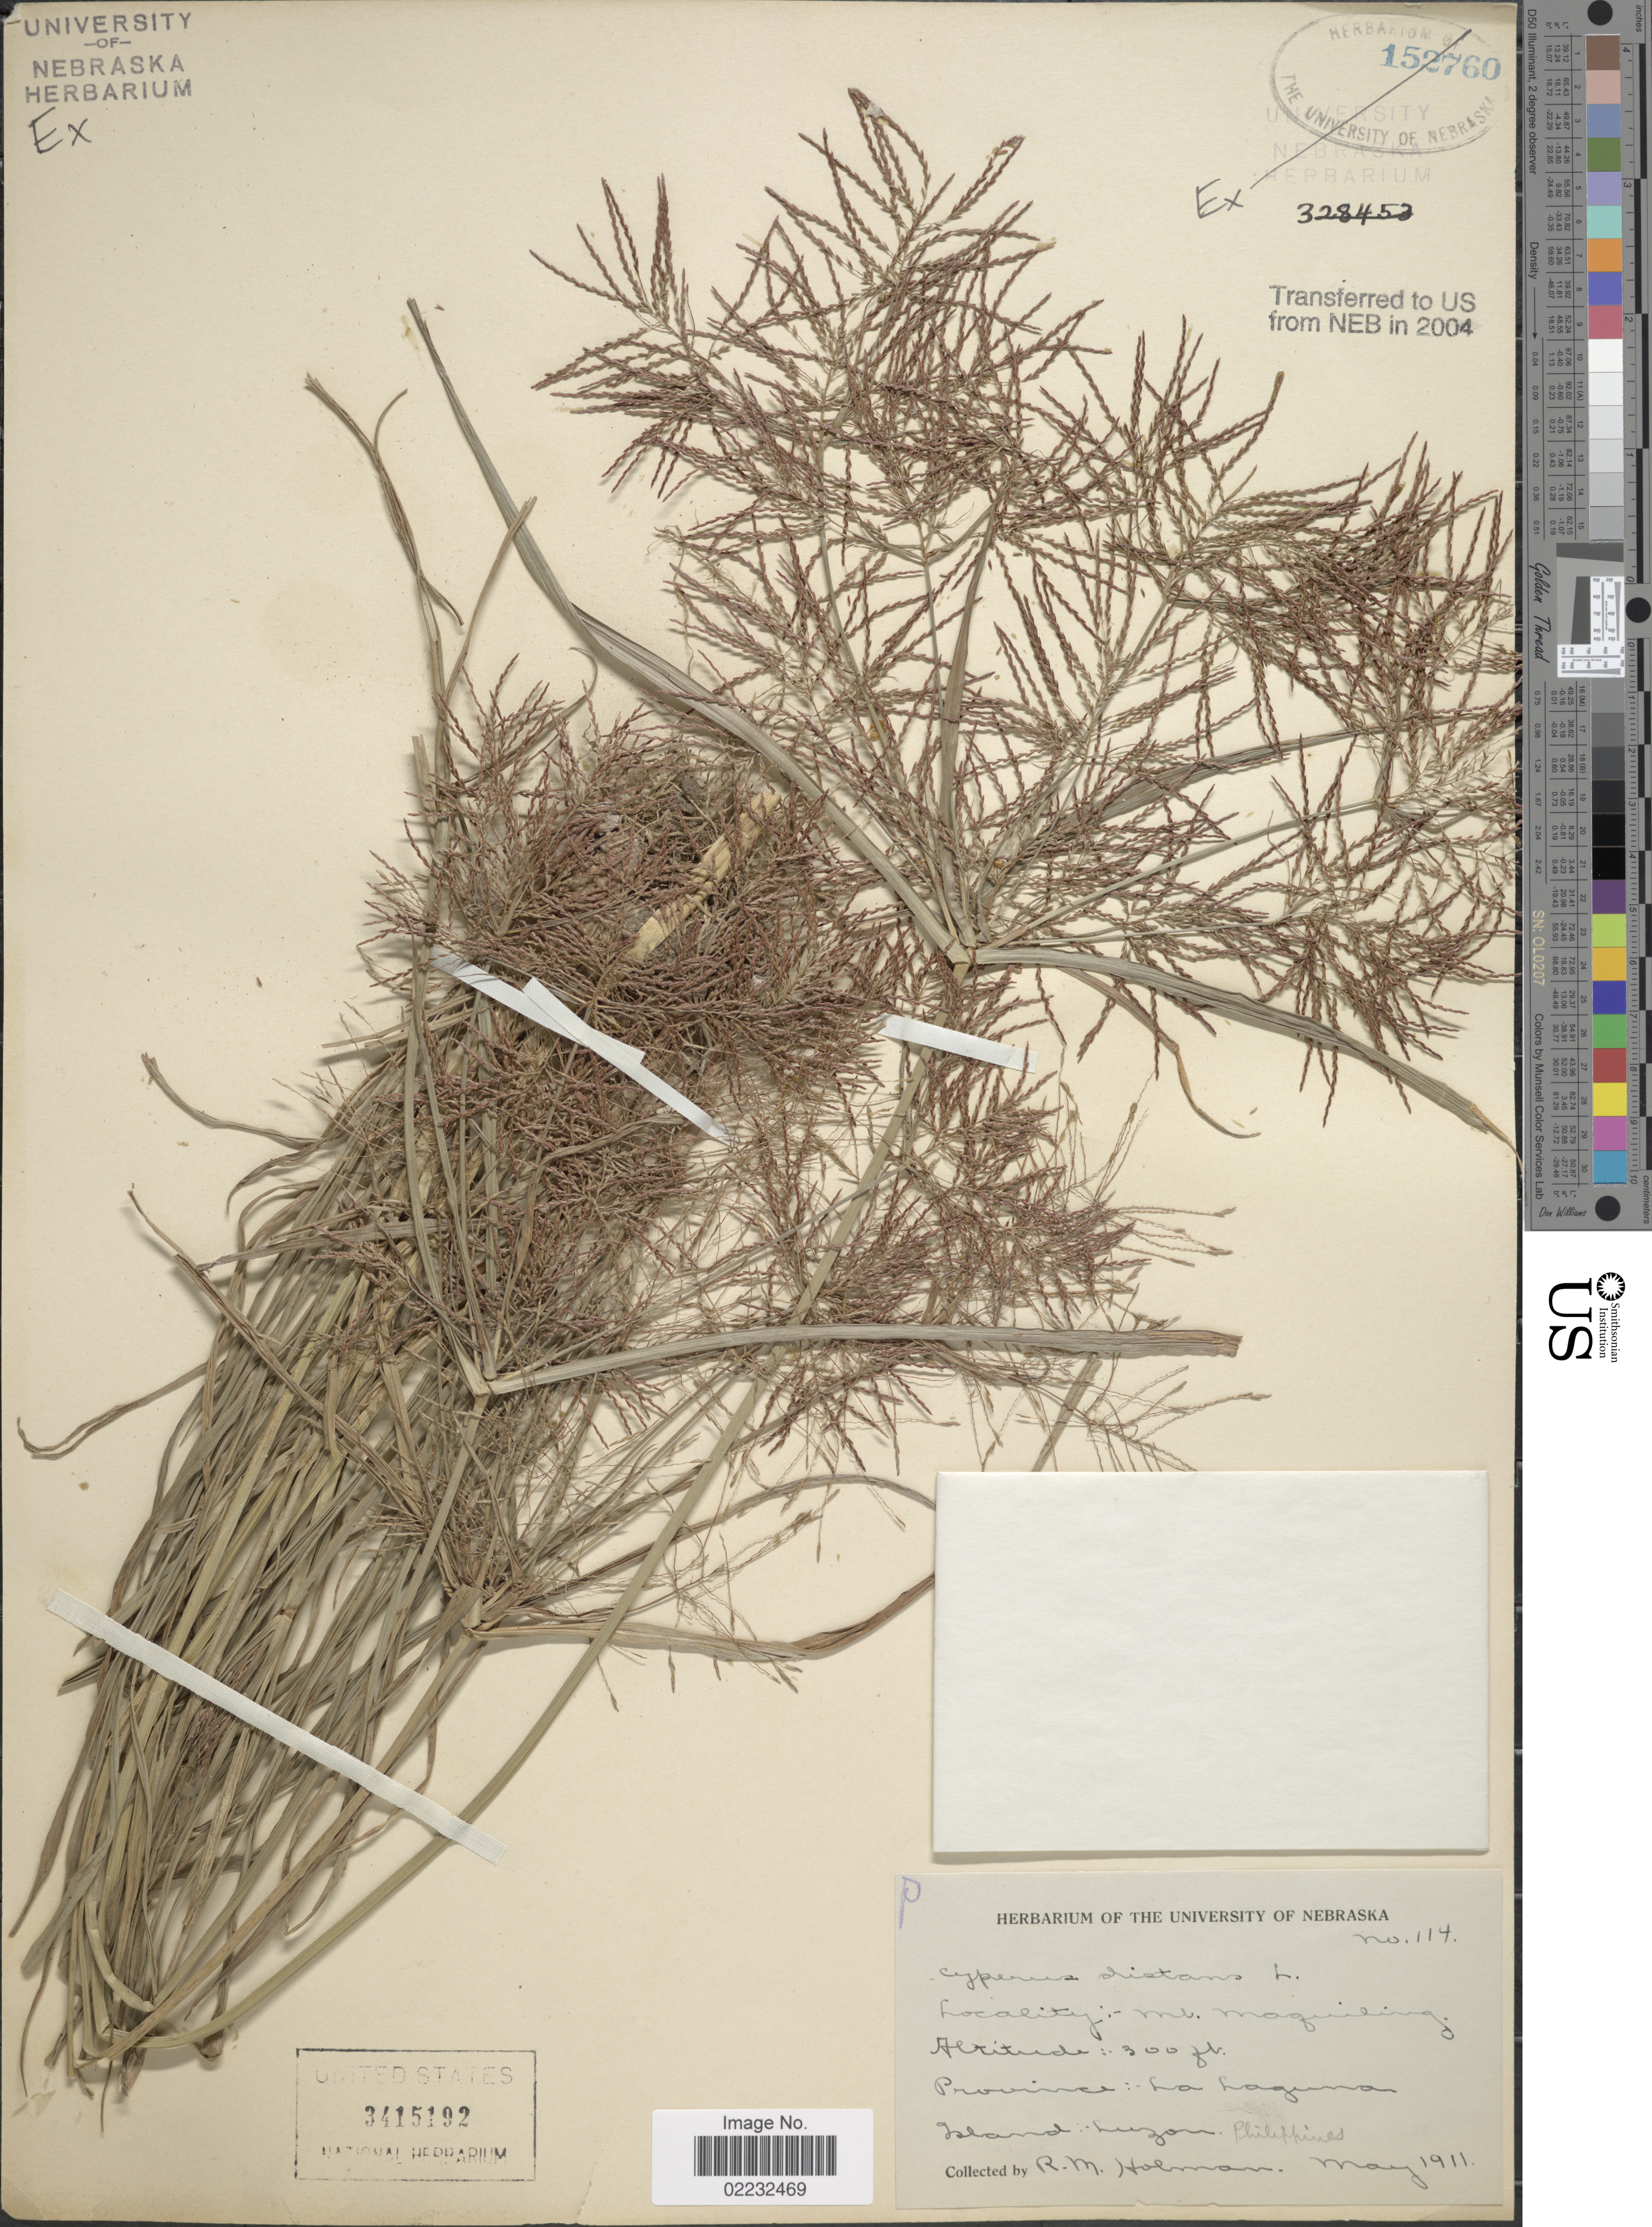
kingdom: Plantae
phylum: Tracheophyta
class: Liliopsida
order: Poales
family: Cyperaceae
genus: Cyperus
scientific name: Cyperus distans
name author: L. f.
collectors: R. Holman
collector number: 114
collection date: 1911-05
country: Philippines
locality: Province: La Laguna, Island: Luzon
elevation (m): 91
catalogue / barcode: US 3415192